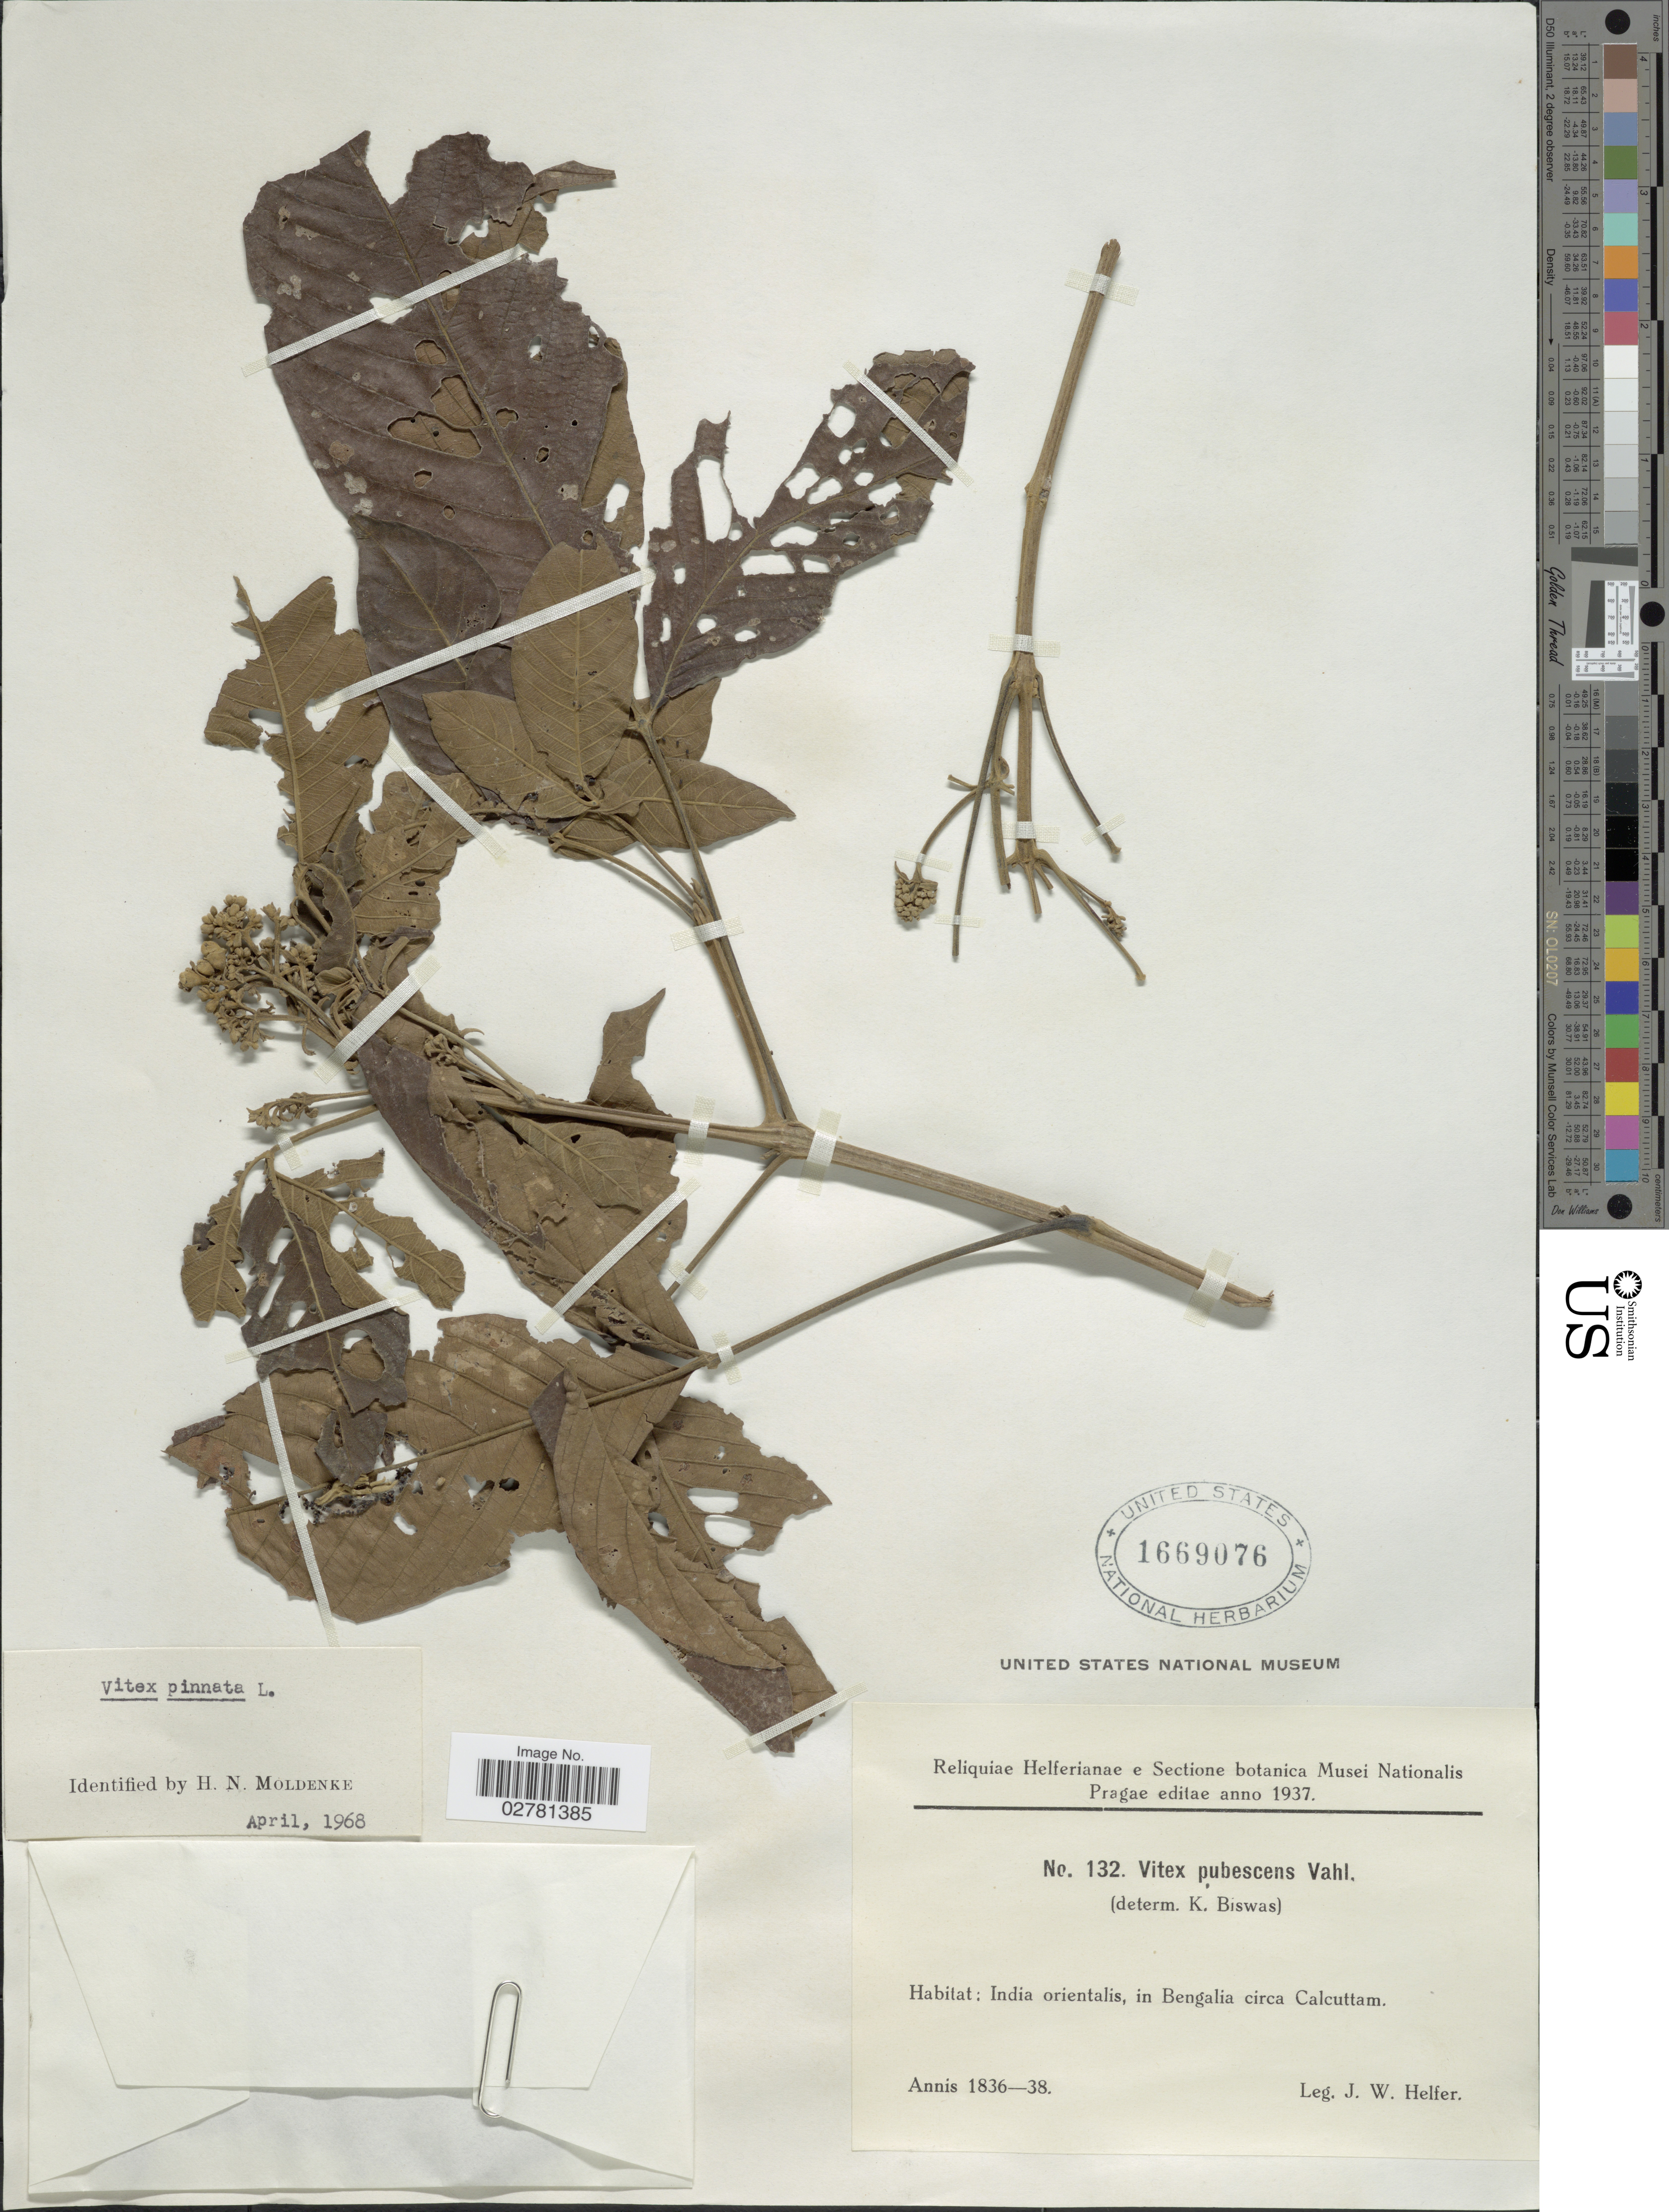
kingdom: Plantae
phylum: Tracheophyta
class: Magnoliopsida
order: Lamiales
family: Lamiaceae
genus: Vitex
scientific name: Vitex pinnata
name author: L.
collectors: J. W. Helfer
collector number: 132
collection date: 1836/1838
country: India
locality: India orientalis, in Bengalia circa Calcuttam.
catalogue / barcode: US 1669076